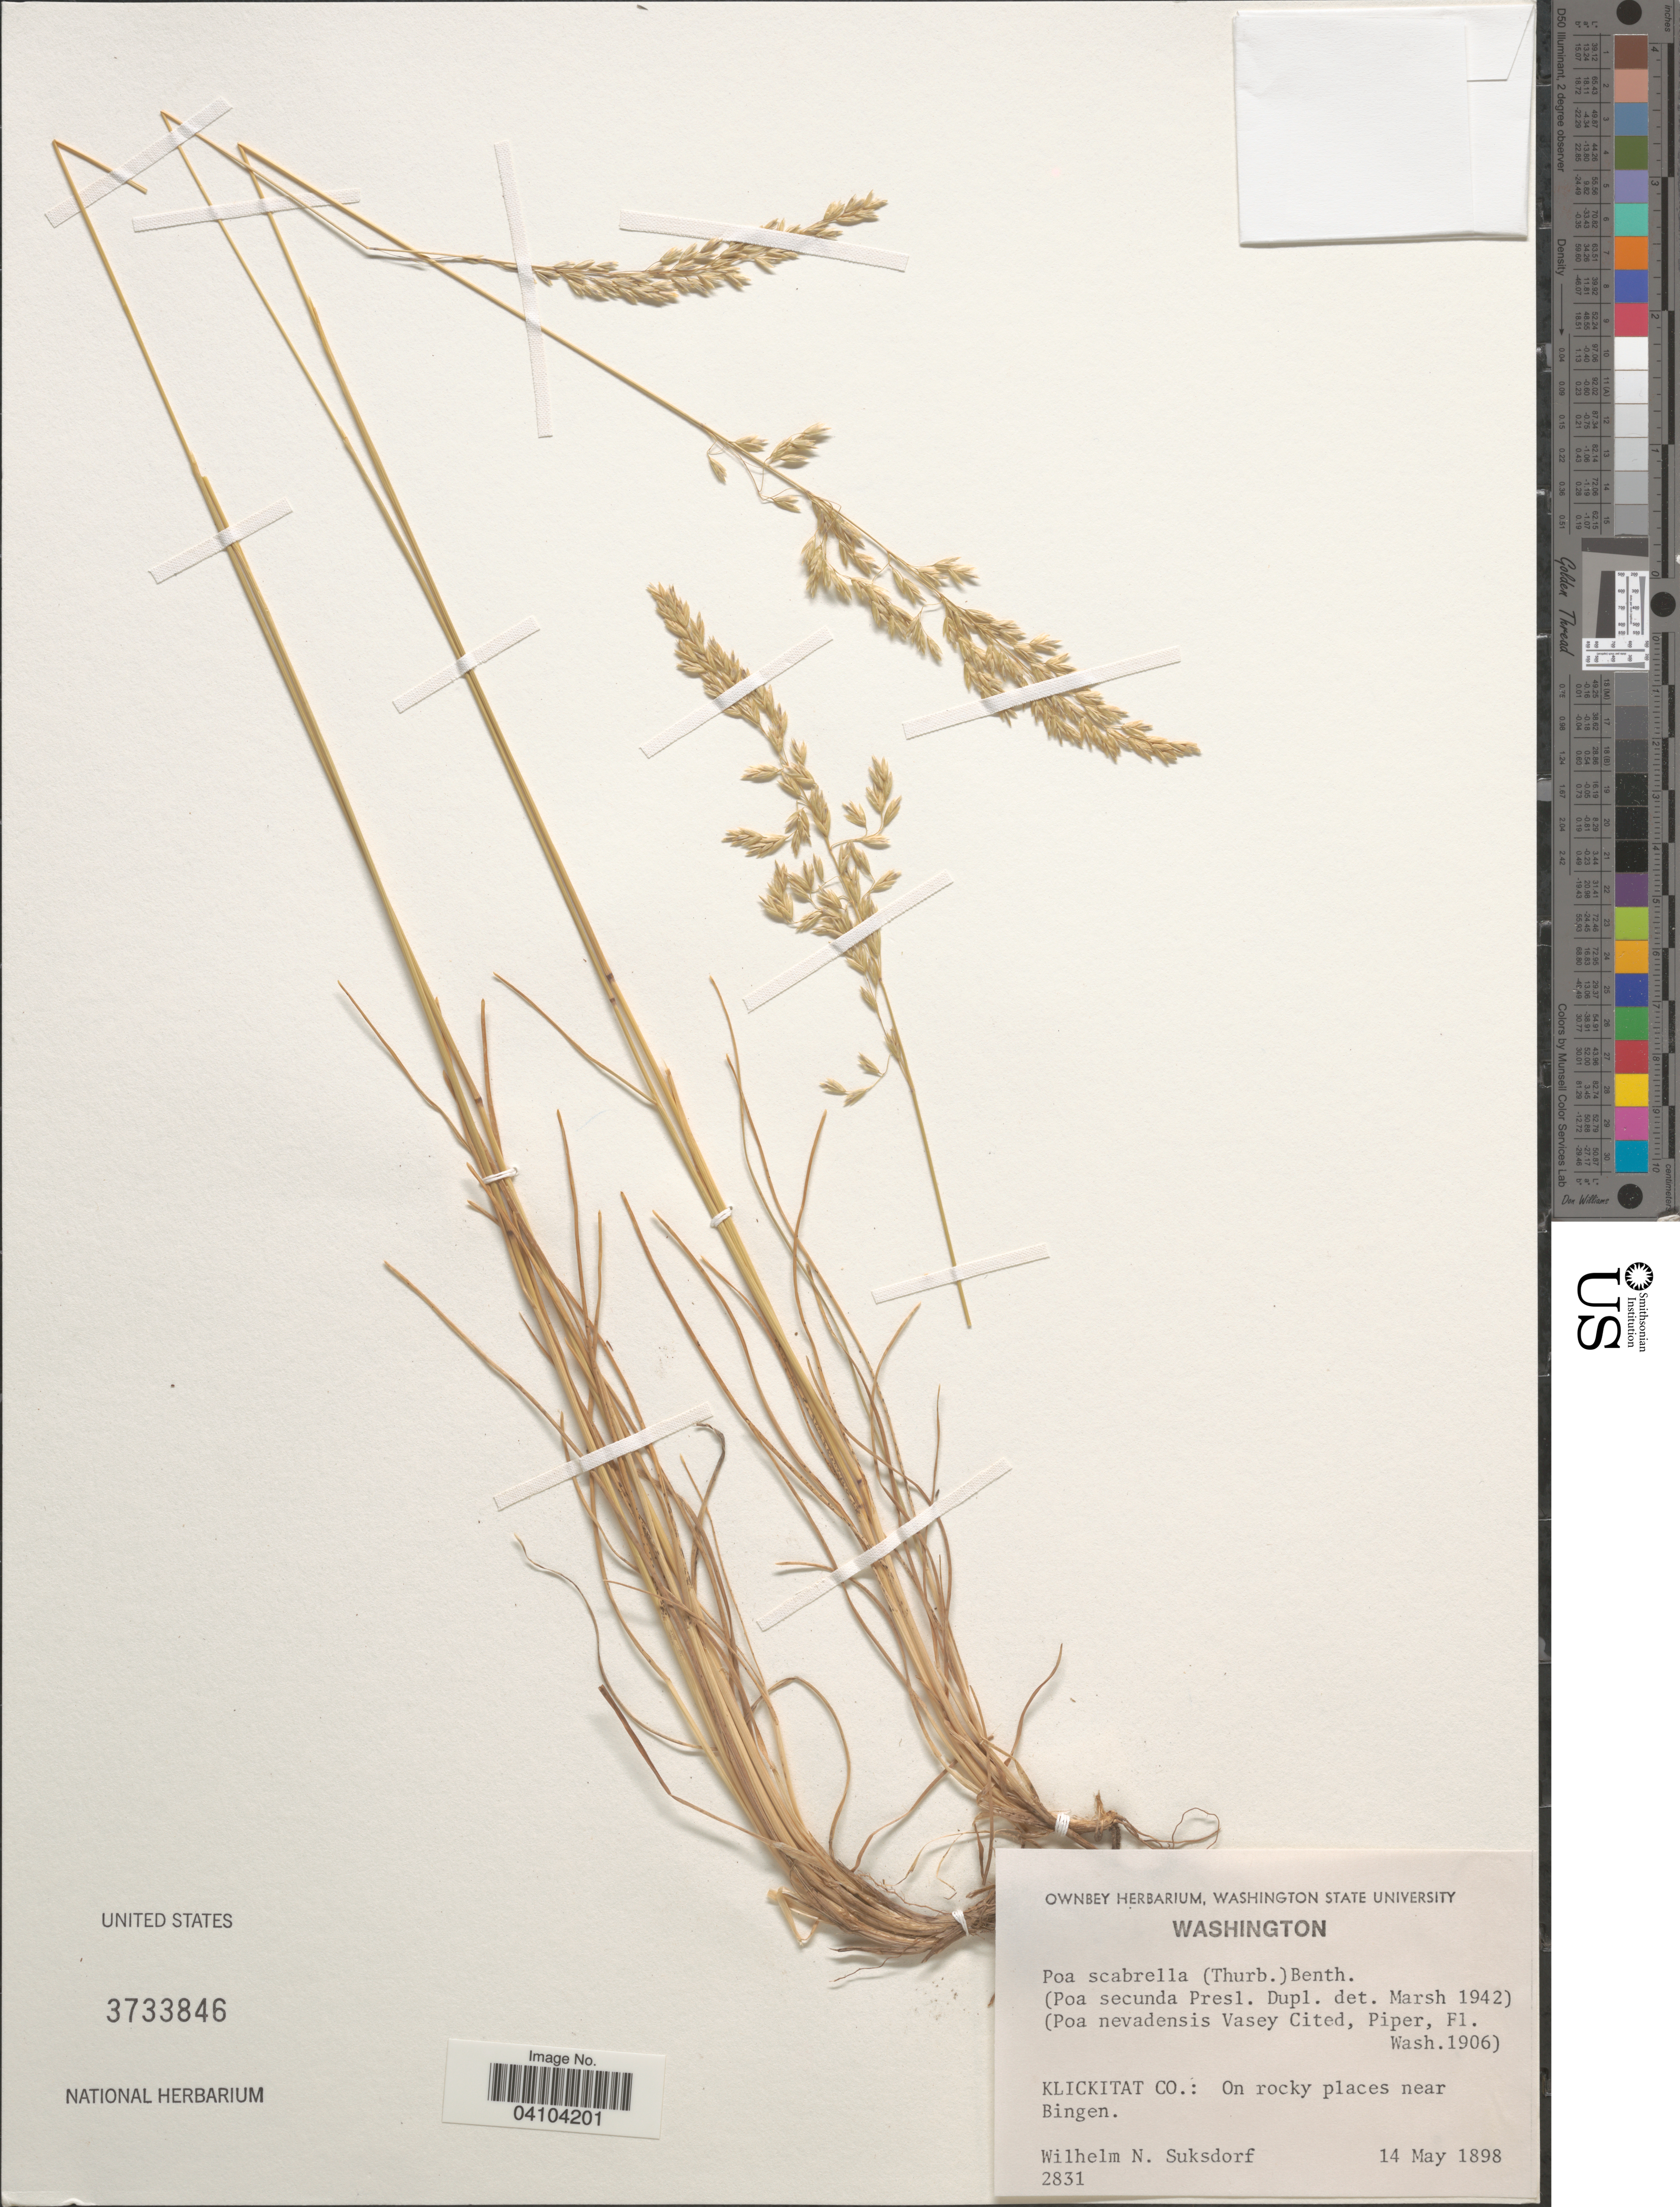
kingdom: Plantae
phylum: Tracheophyta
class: Liliopsida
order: Poales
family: Poaceae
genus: Poa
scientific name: Poa abbreviata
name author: R. Br.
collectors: W. N. Suksdorf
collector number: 2831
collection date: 1898-05-14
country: United States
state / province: Washington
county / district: Klickitat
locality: Klickitat Co.: On rocky places near Bingen.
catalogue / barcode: US 3733846